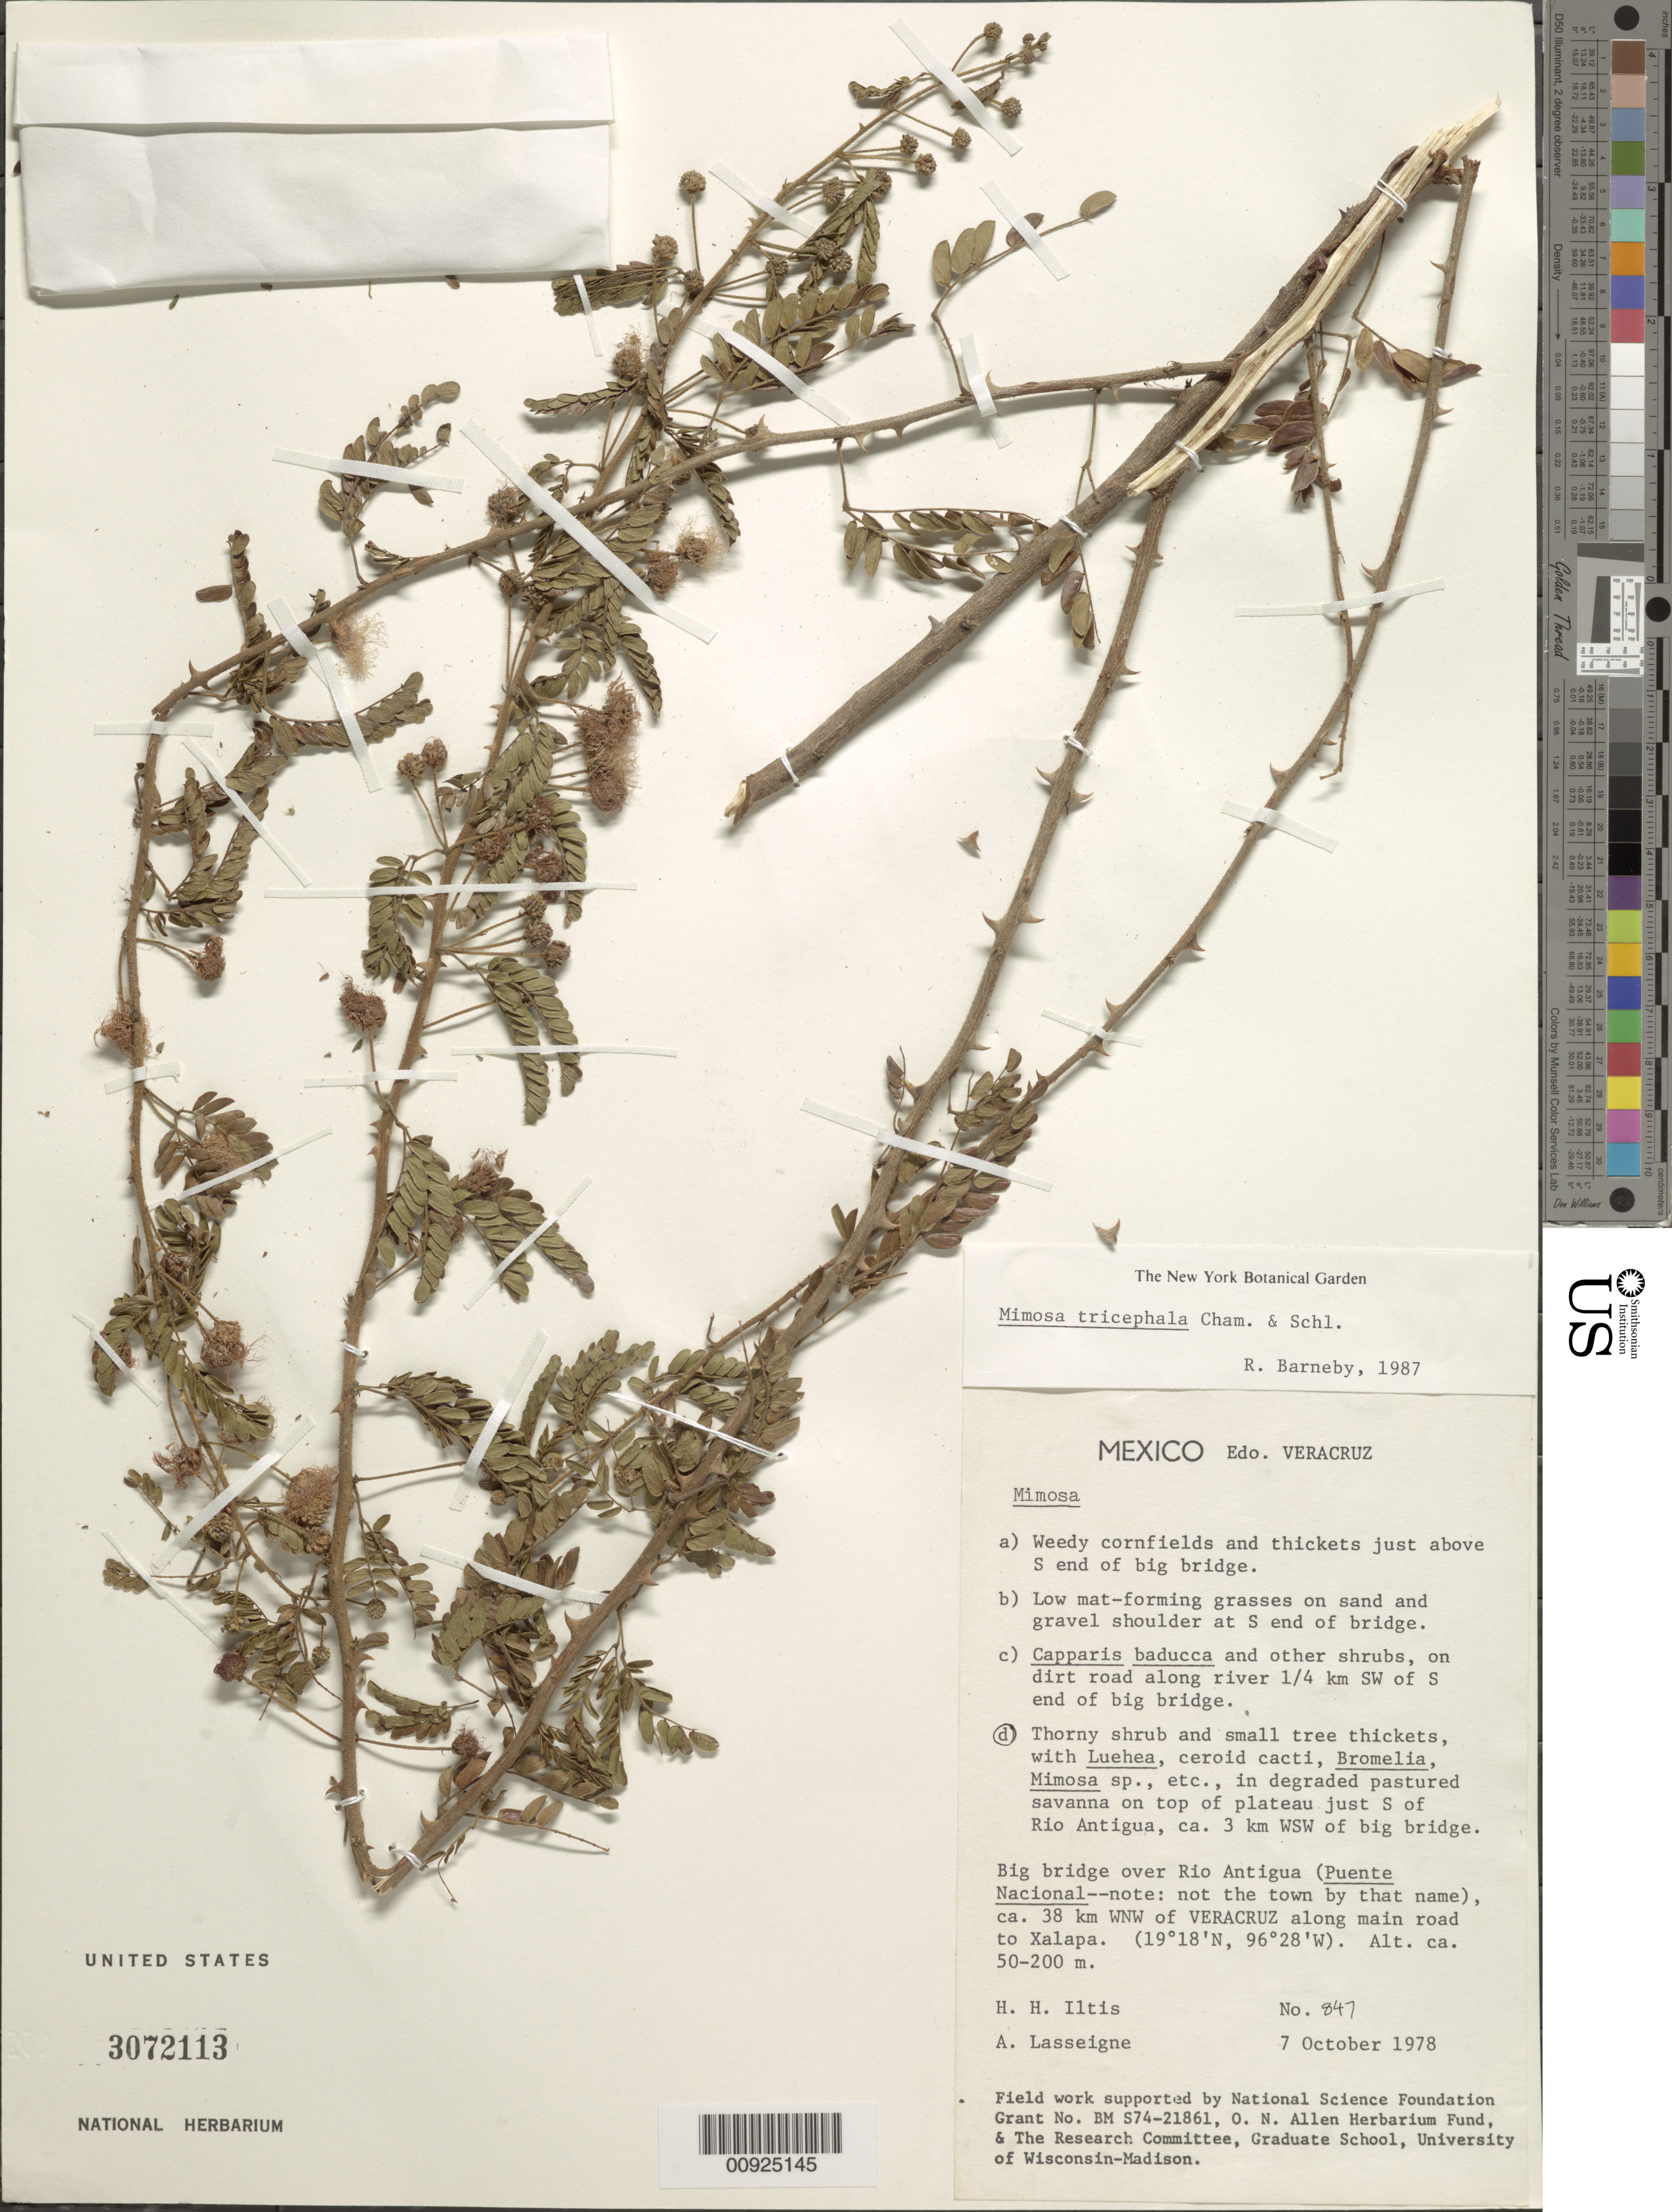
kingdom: Plantae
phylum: Tracheophyta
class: Magnoliopsida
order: Fabales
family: Fabaceae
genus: Mimosa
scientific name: Mimosa tricephala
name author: Schltdl. & Cham.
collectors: H. H. Iltis & A. Lasseigne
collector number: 847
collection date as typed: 07 Oct 1978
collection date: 1978-10-07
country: Mexico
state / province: Veracruz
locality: On top of plateau just S of Río Antigua, ca. 3 km WSW of big bridge. Big bridge over Río Antigua (Puente Nacional -- note: not the town by that name), ca. 38 km WNW of Veracruz along main road to Xalapa.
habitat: Thorny shrub and small tree thickets with Luehea, ceroid cacti, Bromelia, Mimosa sp., etc., in degraded pastured savanna on top of plateau.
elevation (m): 200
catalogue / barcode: US 3072113